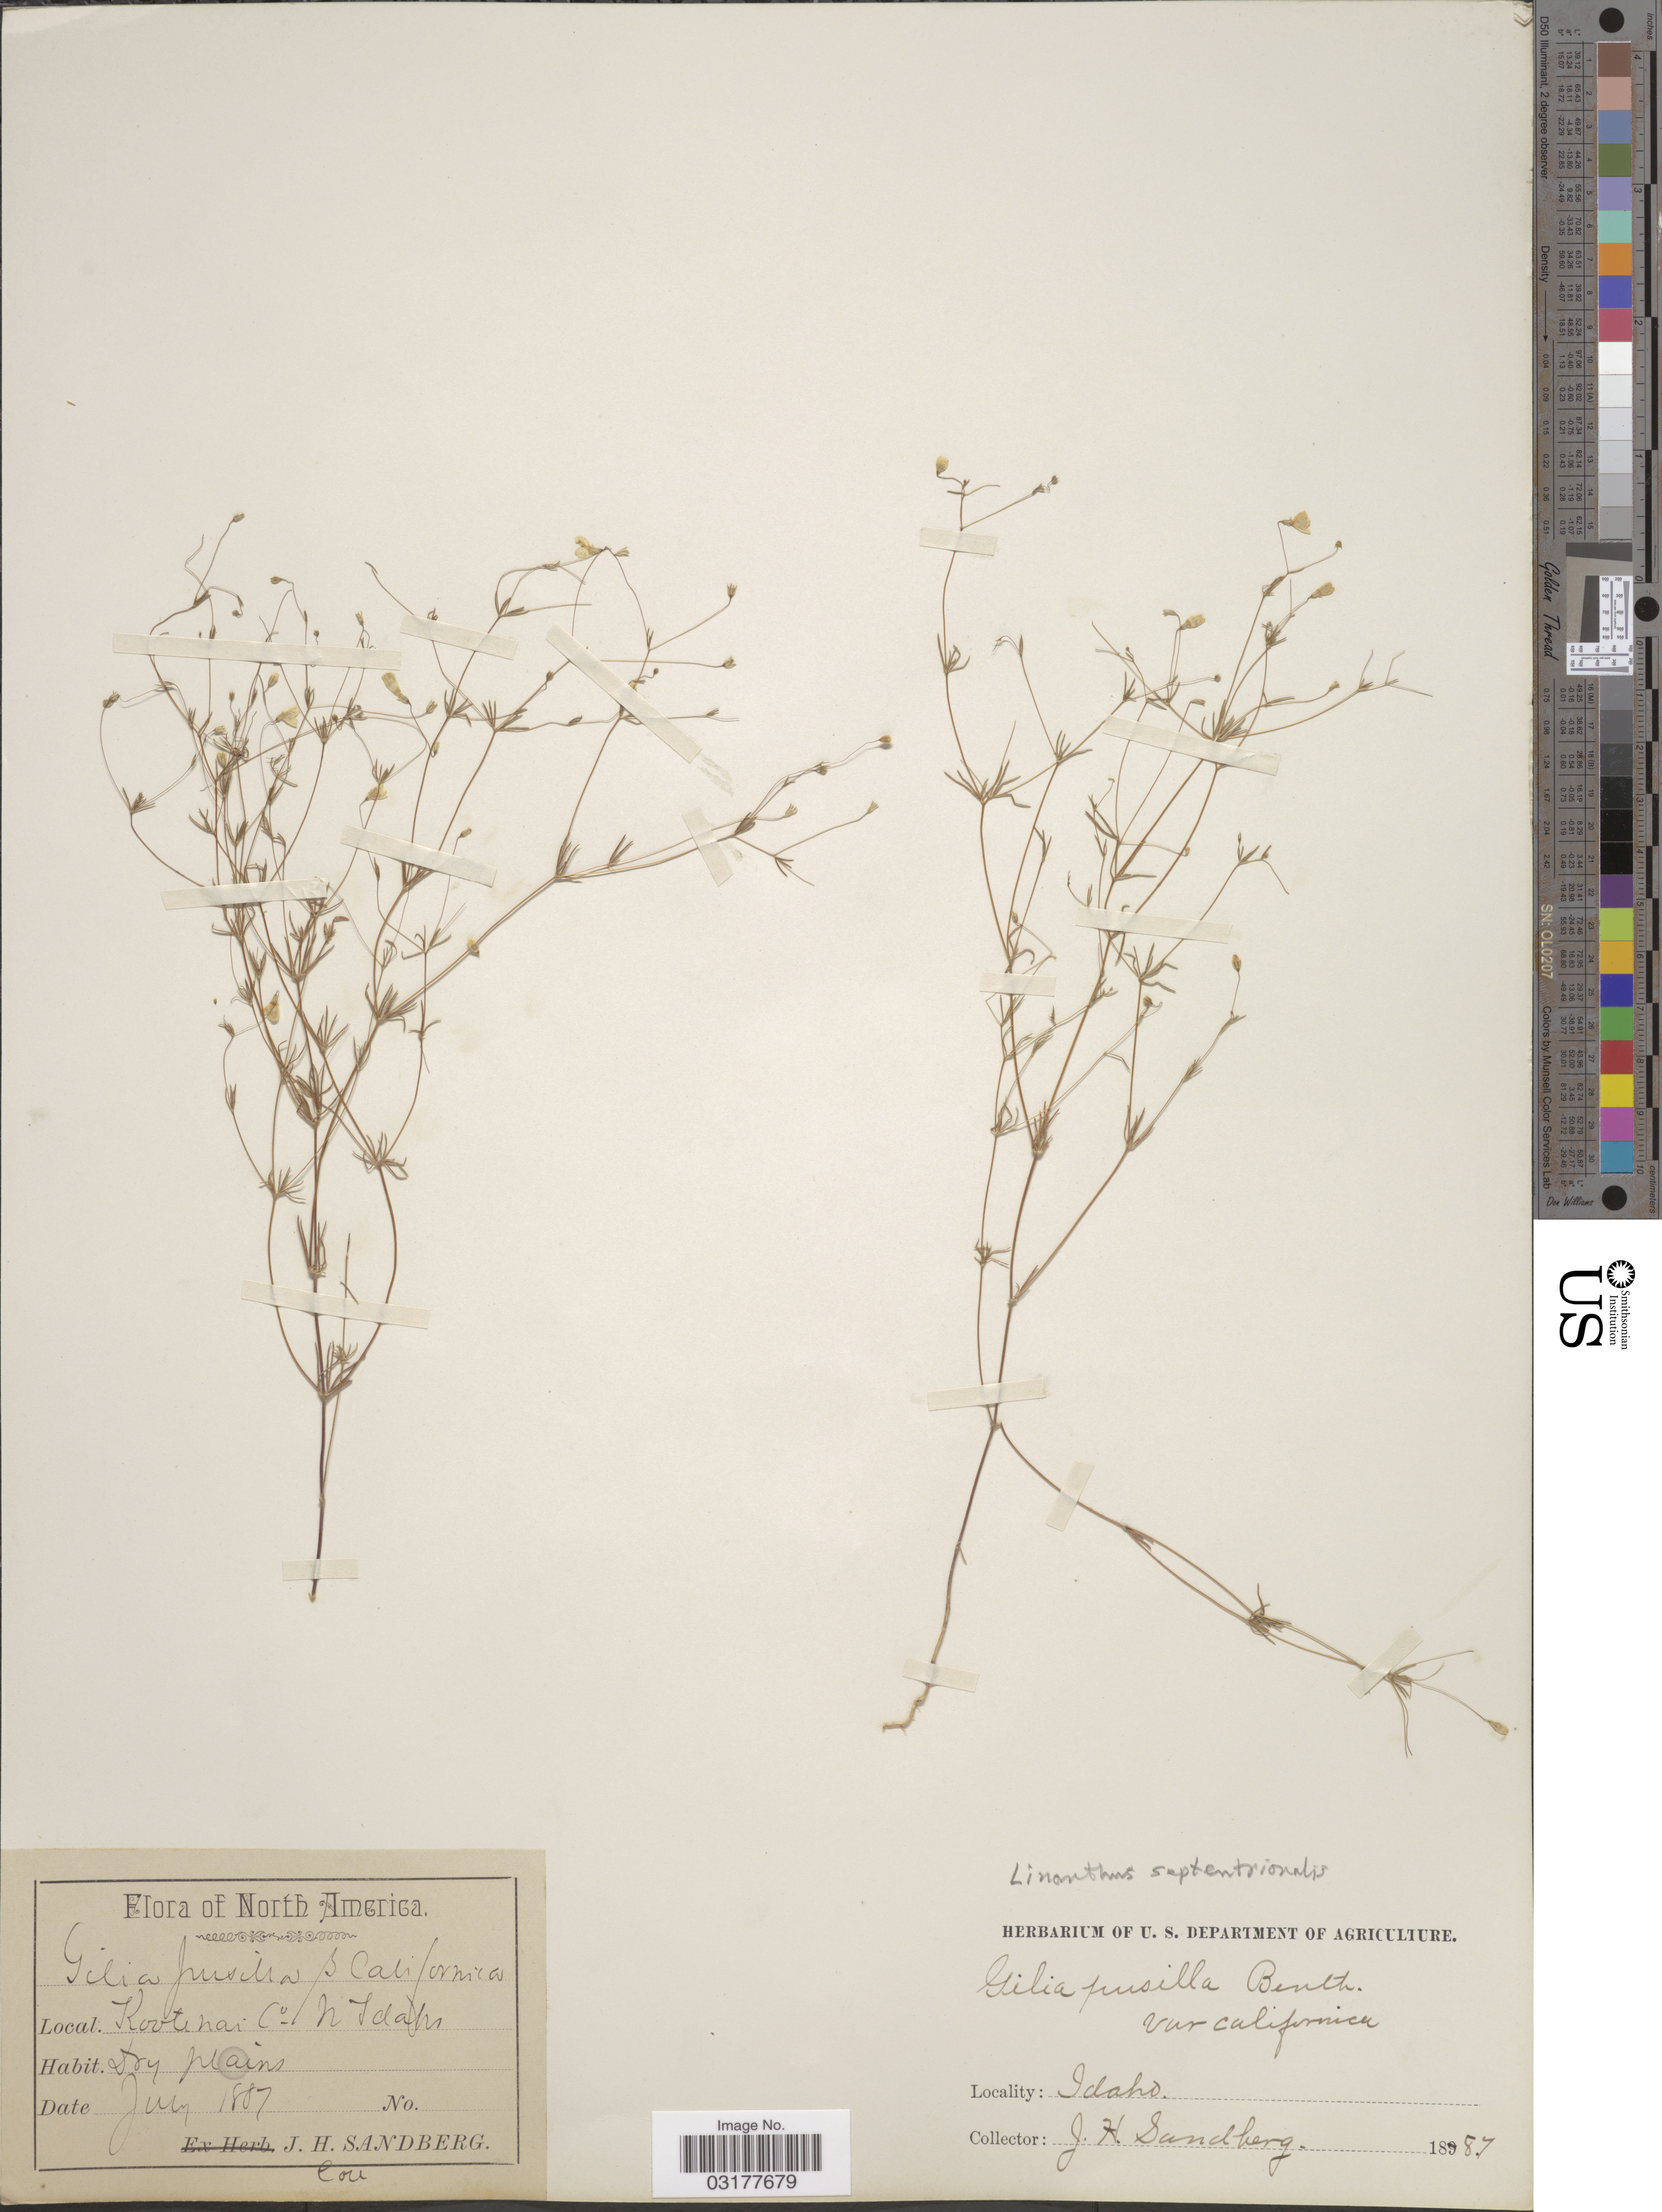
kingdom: Plantae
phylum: Tracheophyta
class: Magnoliopsida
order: Ericales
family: Polemoniaceae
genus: Leptosiphon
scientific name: Leptosiphon septentrionalis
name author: (H. Mason) J.M. Porter & L.A. Johnson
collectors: J. H. Sandberg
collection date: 1887-07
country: United States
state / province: Idaho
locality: Kootenai Co. N. Idaho.